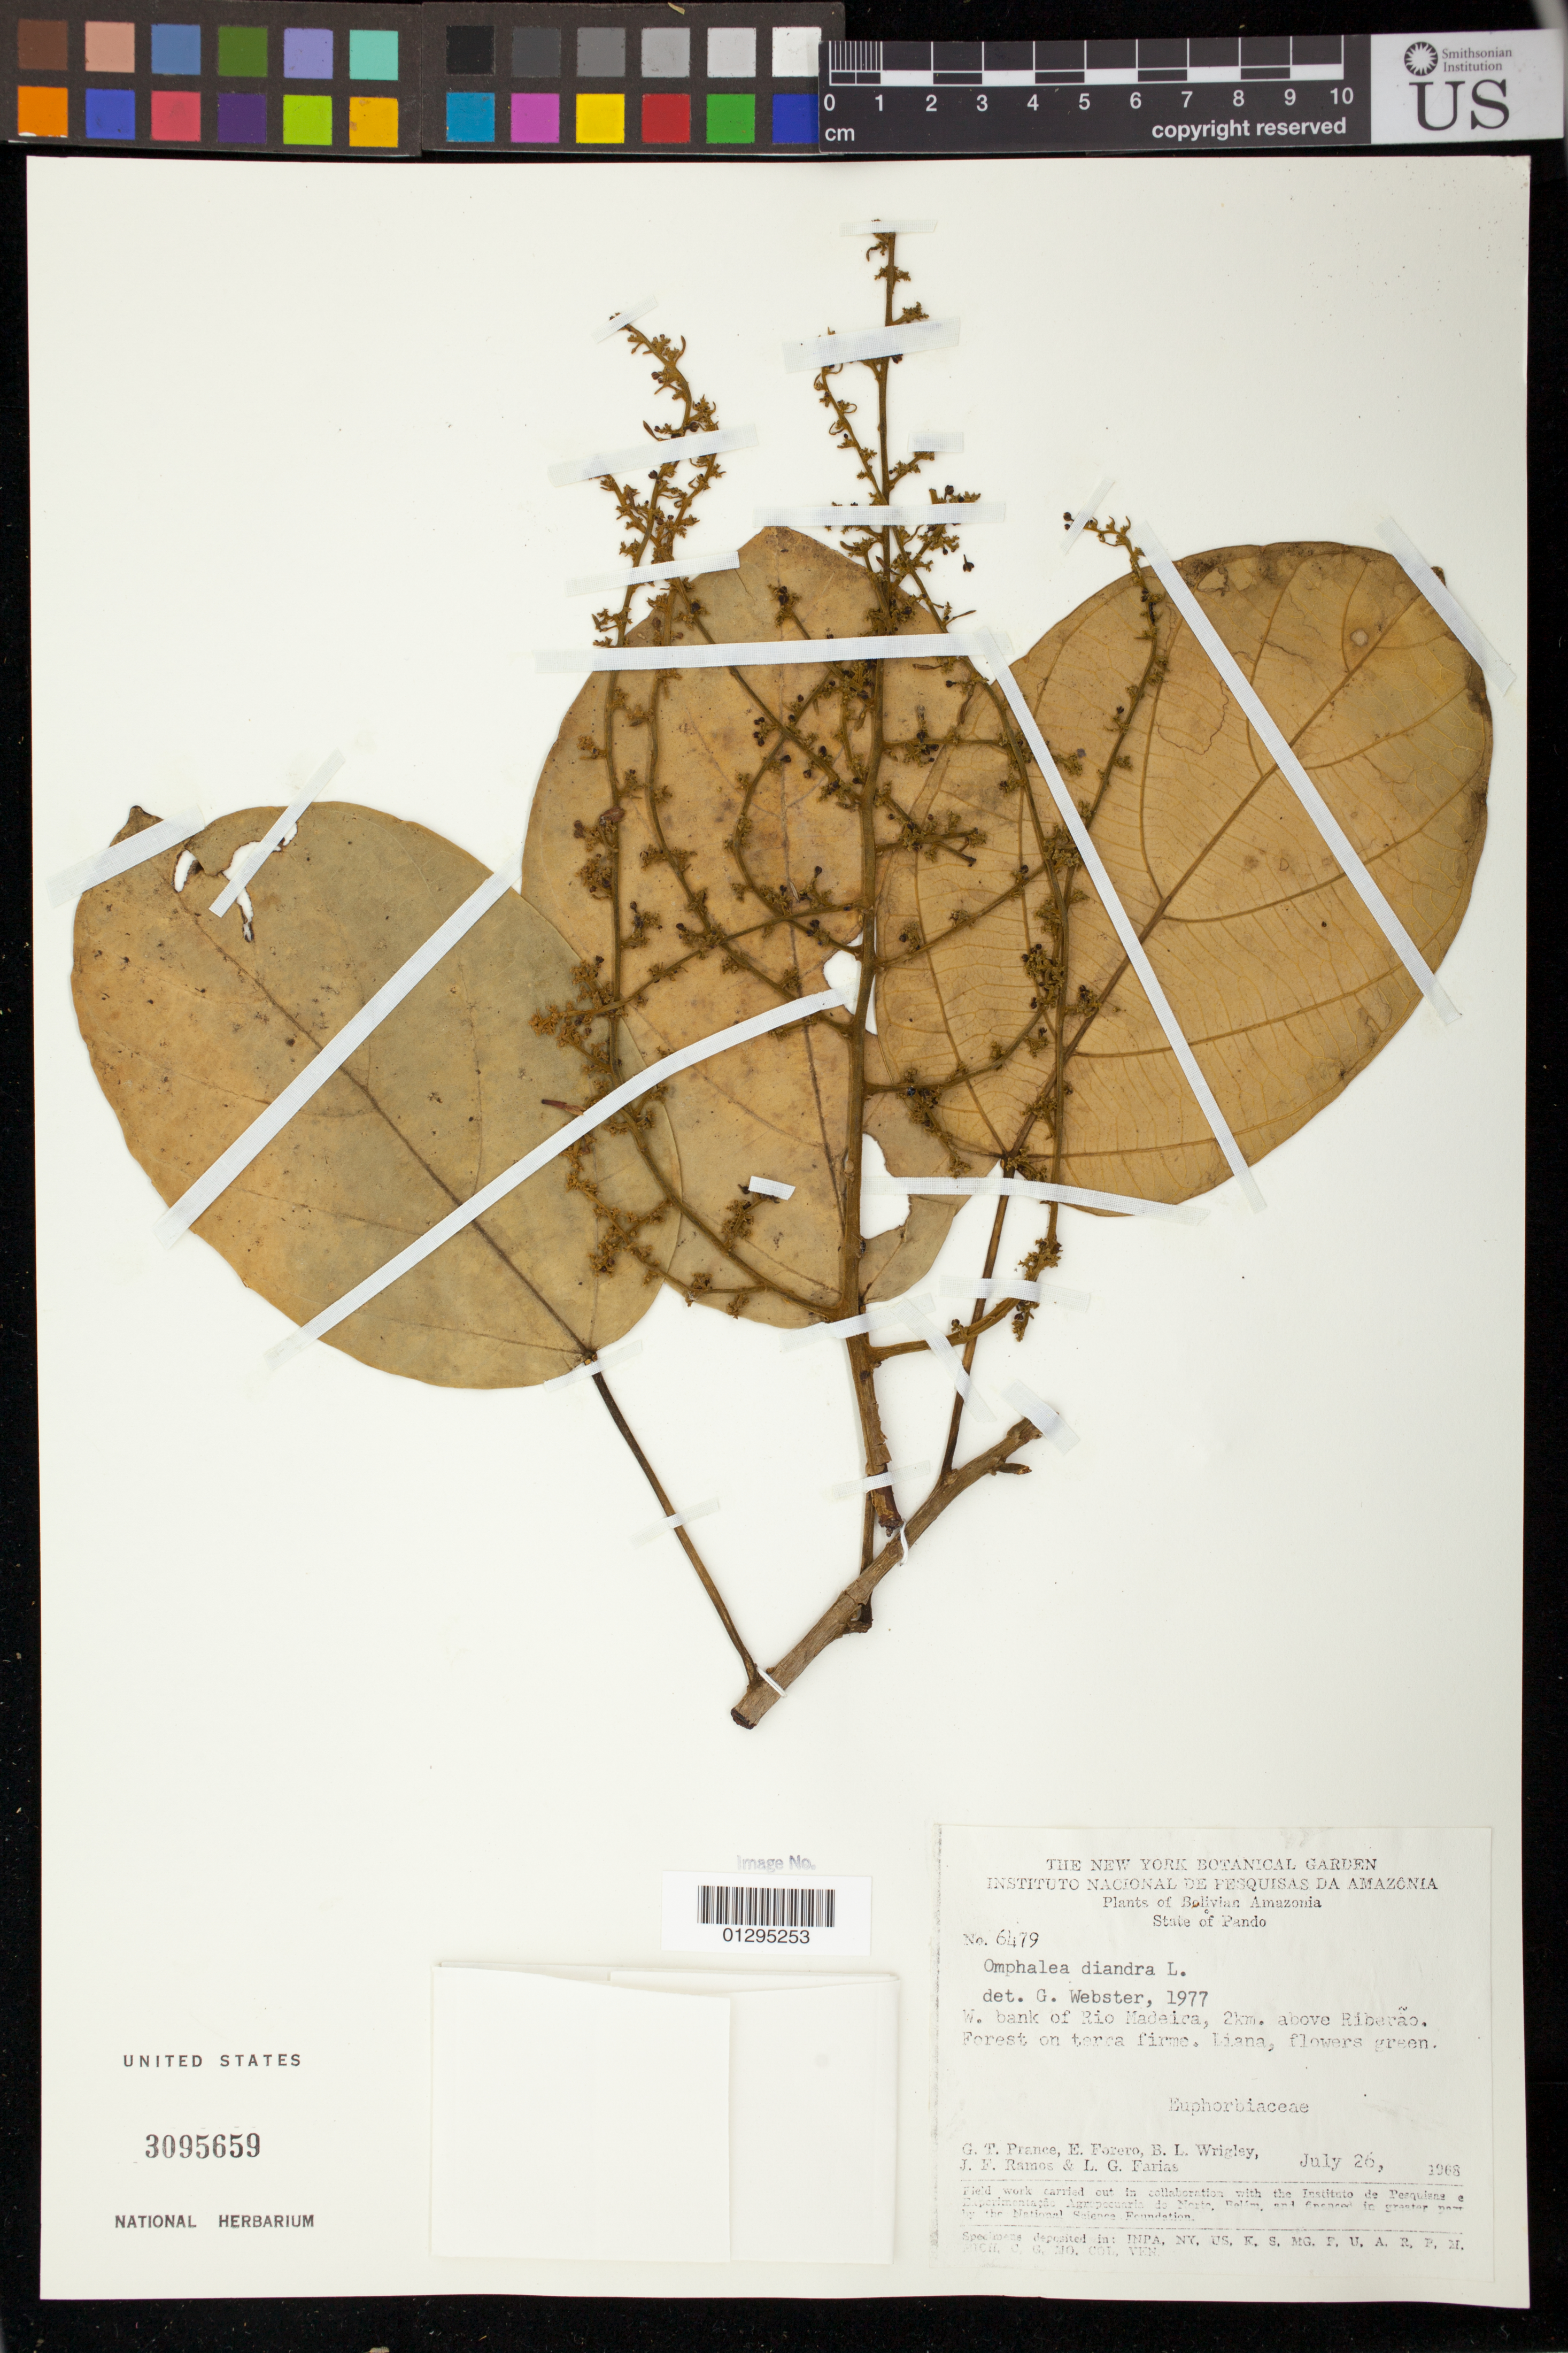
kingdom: Plantae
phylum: Tracheophyta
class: Magnoliopsida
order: Malpighiales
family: Euphorbiaceae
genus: Omphalea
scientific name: Omphalea diandra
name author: L.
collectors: G. T. Prance, E. Forero, B. L. Wrigley, J. F. Ramos & L. G. Farias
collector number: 6479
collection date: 1968-07-26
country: Bolivia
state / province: Pando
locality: W. bank of Rio Madeira, 2km. above Riberao.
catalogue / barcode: US 3095659